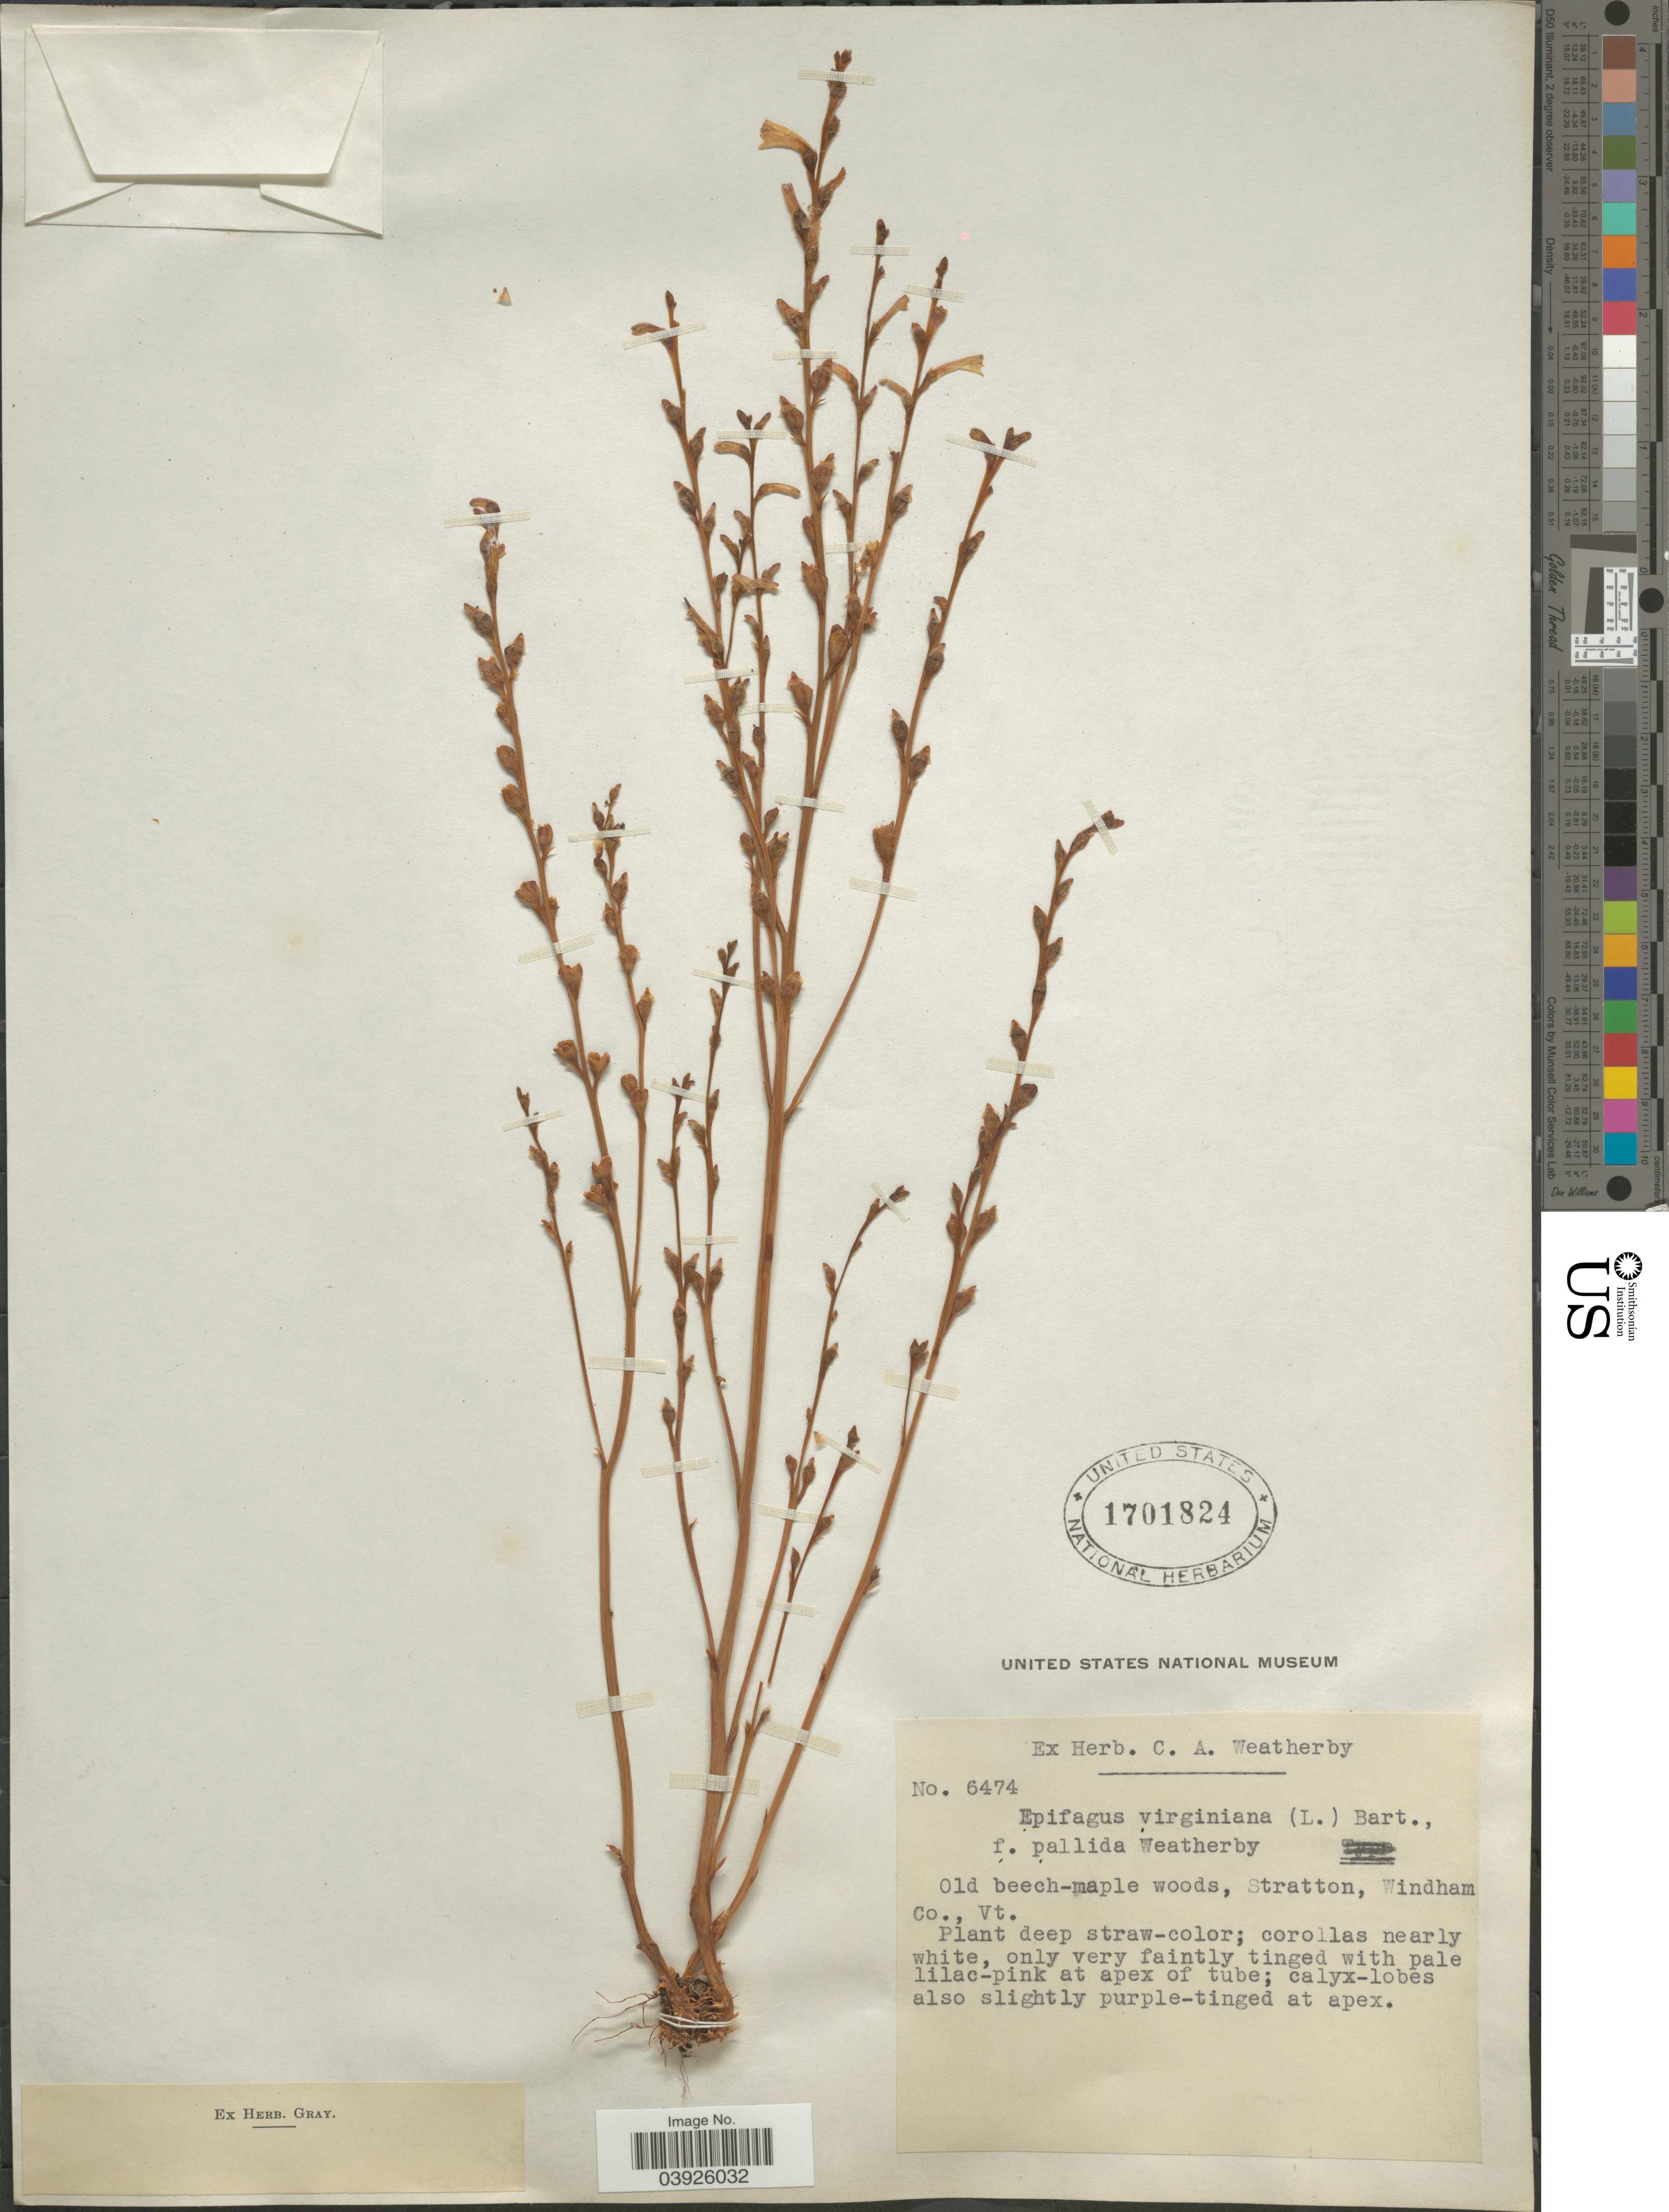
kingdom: Plantae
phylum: Tracheophyta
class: Magnoliopsida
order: Lamiales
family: Orobanchaceae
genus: Epifagus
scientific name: Epifagus virginiana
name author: (L.) W.P.C. Barton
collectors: Ex herb. C. A. Weatherby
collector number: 6474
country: United States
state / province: Vermont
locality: Old beech-maple woods, Stratton, Windham Co.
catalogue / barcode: US 1701824